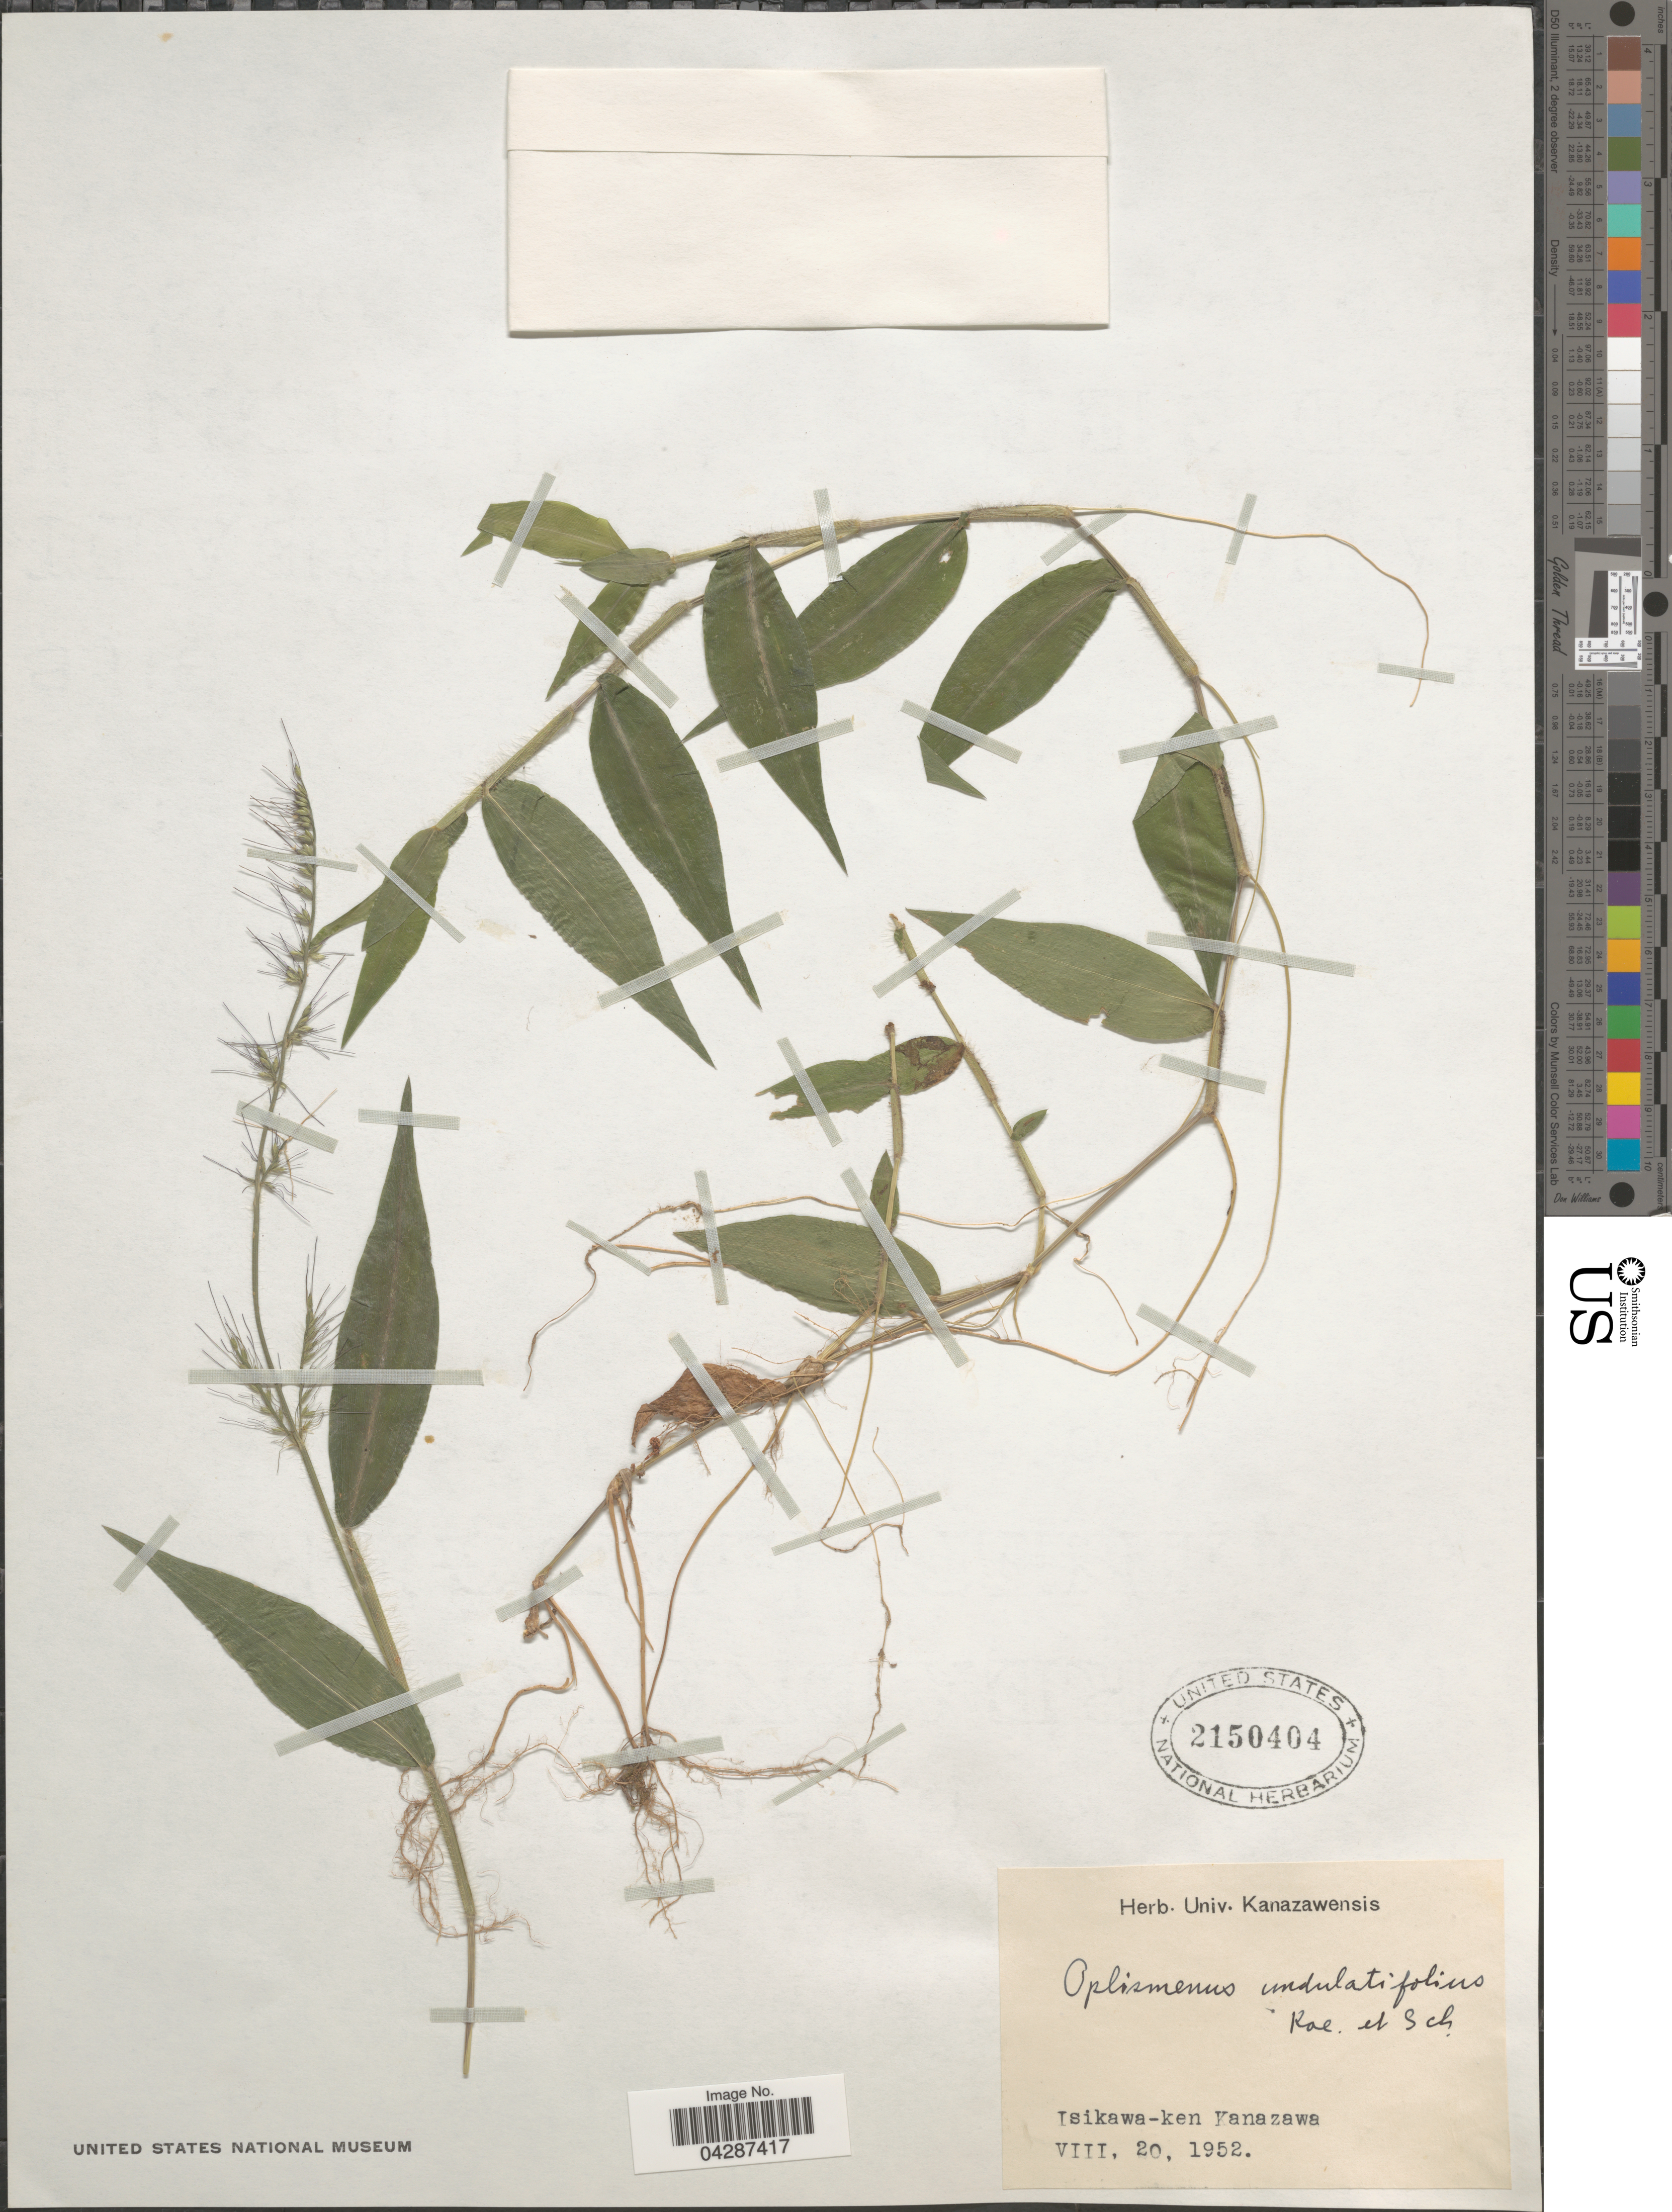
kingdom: Plantae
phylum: Tracheophyta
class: Liliopsida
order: Poales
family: Poaceae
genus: Oplismenus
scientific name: Oplismenus undulatifolius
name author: (Ard.) P. Beauv.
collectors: Ex Herb. Univ. Kanazawensis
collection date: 1952-08-20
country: Japan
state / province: Isikawa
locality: Isikawa-ken Kanazawa.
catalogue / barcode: US 2150404